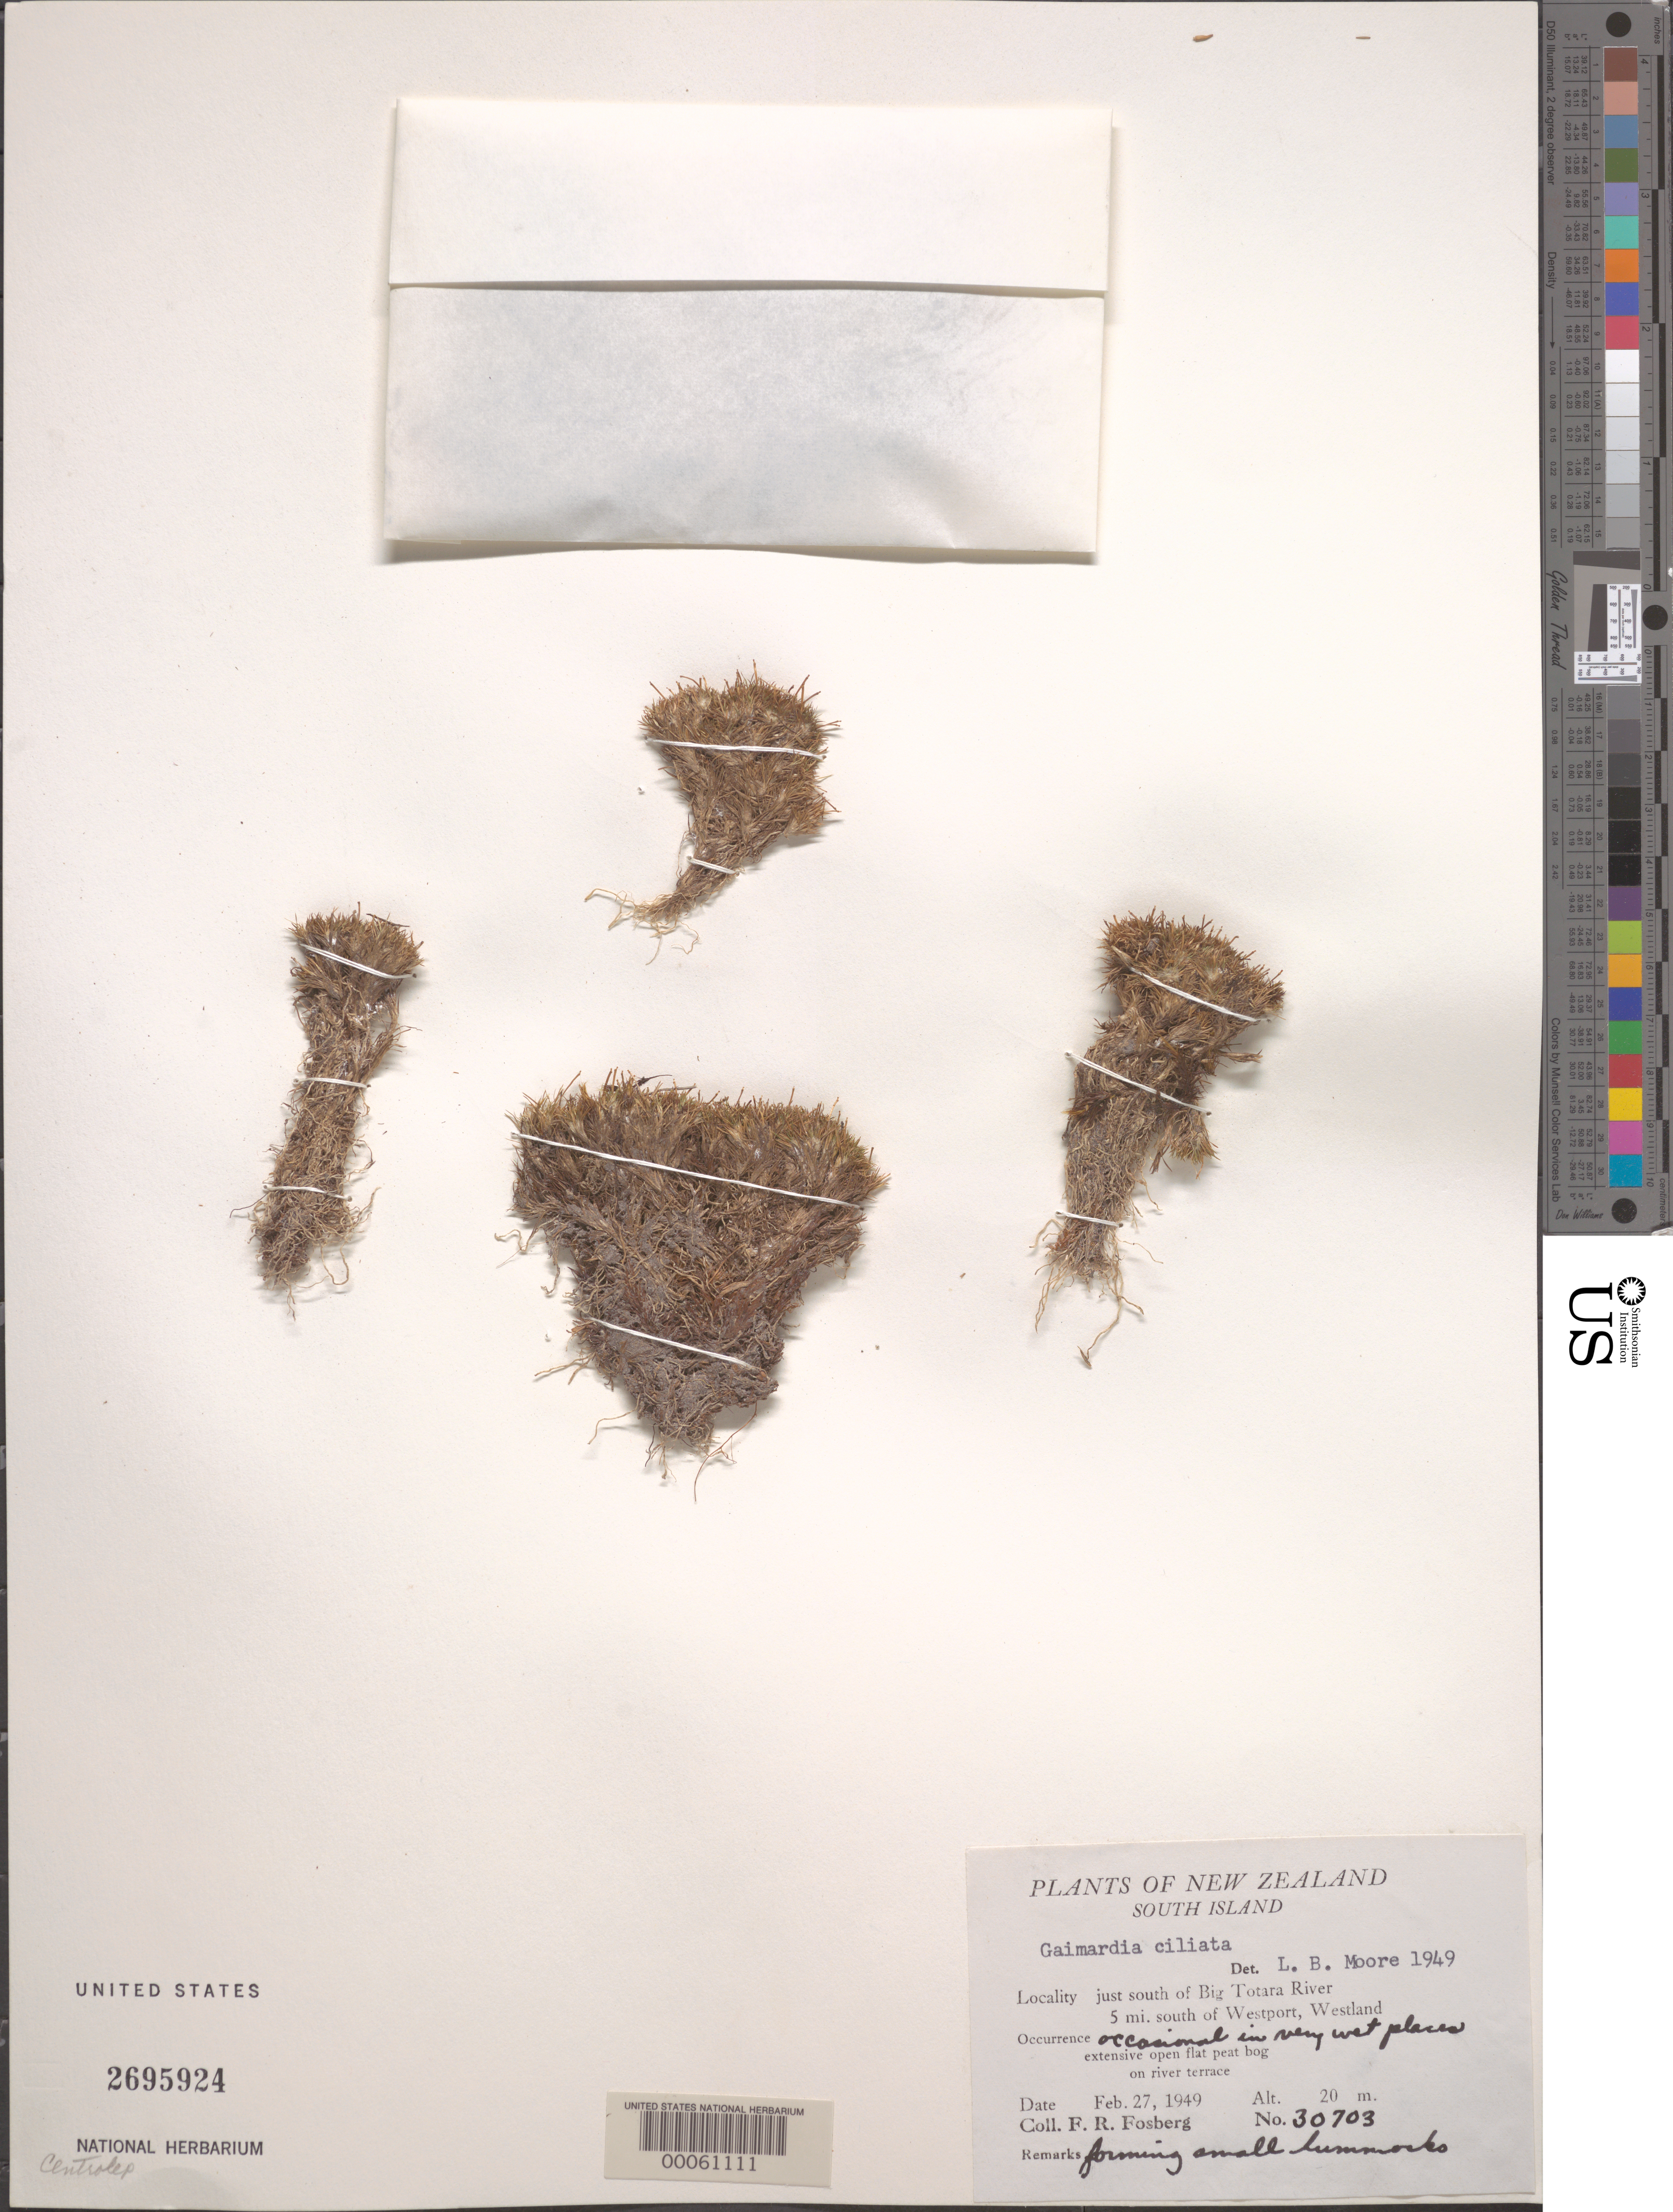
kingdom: Plantae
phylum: Tracheophyta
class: Liliopsida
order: Poales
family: Restionaceae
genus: Gaimardia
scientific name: Gaimardia ciliata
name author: Hook. f.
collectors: F. R. Fosberg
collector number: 30703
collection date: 1949-02-27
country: New Zealand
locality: South Island. Just south of Big Totara River. 5 mi. south of Westport, Westland.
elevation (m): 20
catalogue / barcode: US 2695924